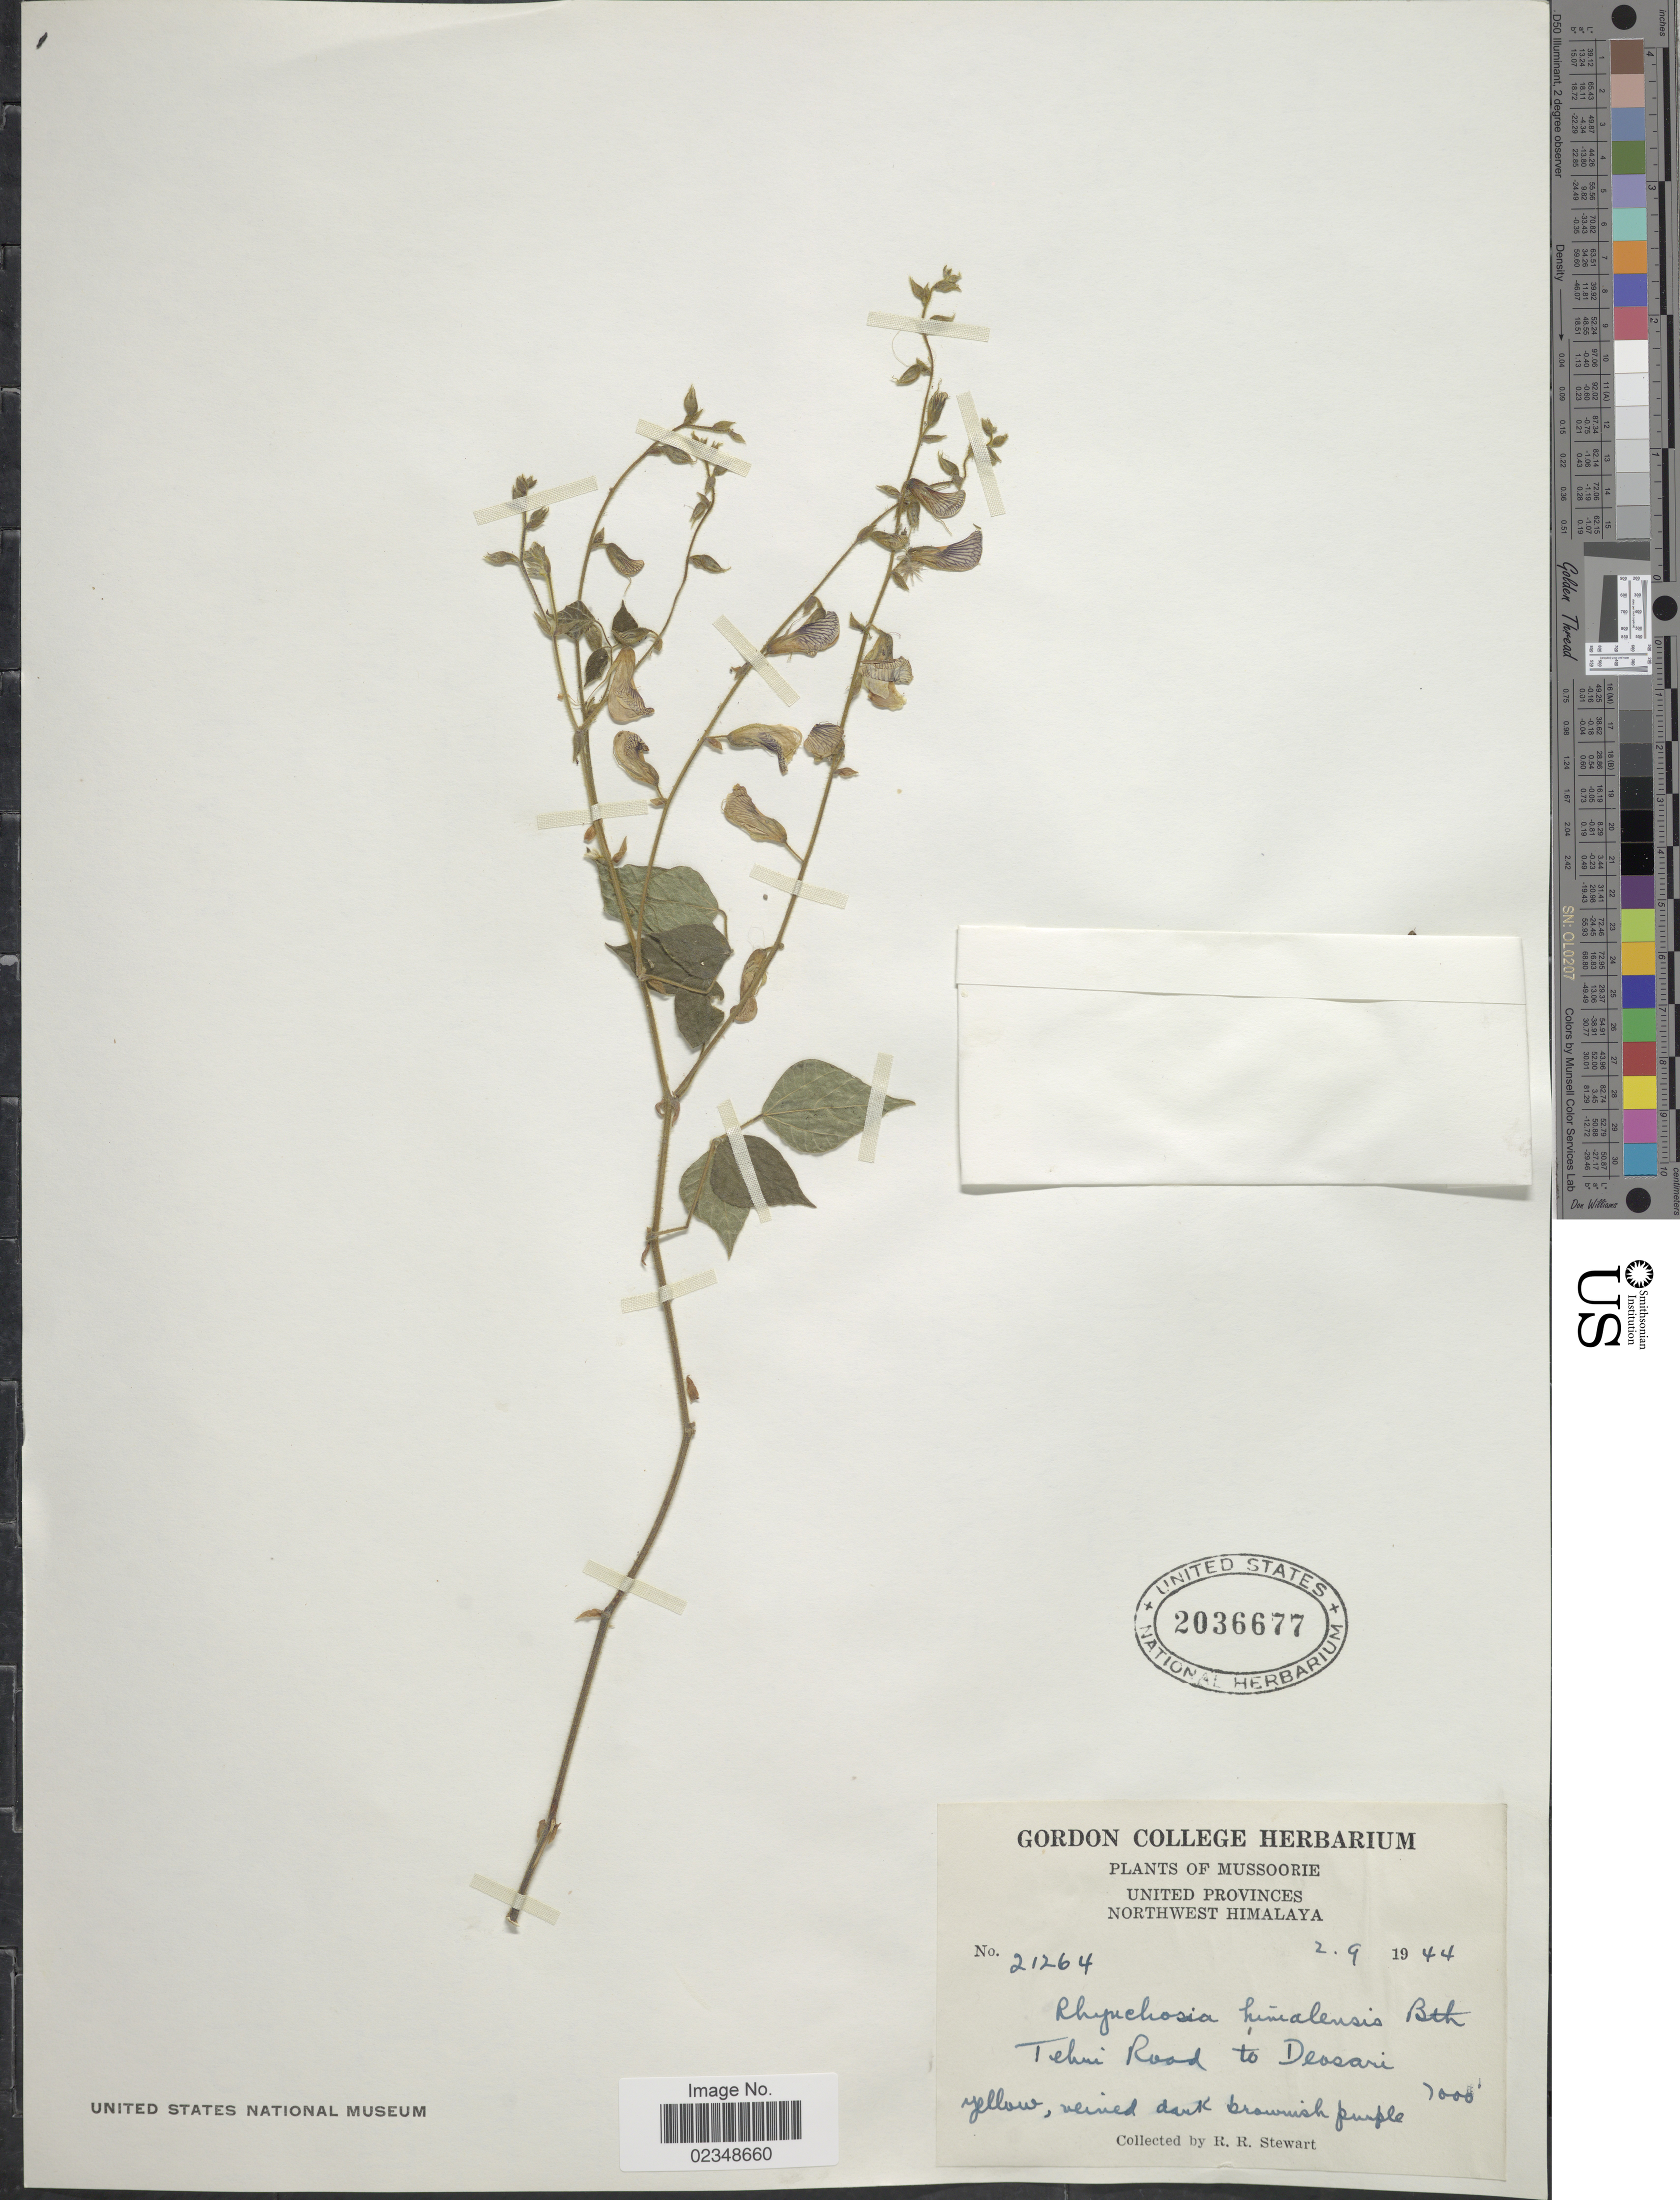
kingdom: Plantae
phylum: Tracheophyta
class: Magnoliopsida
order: Fabales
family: Fabaceae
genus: Rhynchosia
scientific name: Rhynchosia himalensis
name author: Benth. ex Baker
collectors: R. R. Stewart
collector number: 21264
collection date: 1944-09-02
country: India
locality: Mussoorie, United Provinces, Northwest Himalaya, Tehni Road to Deosari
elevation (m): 2134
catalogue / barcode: US 2036677